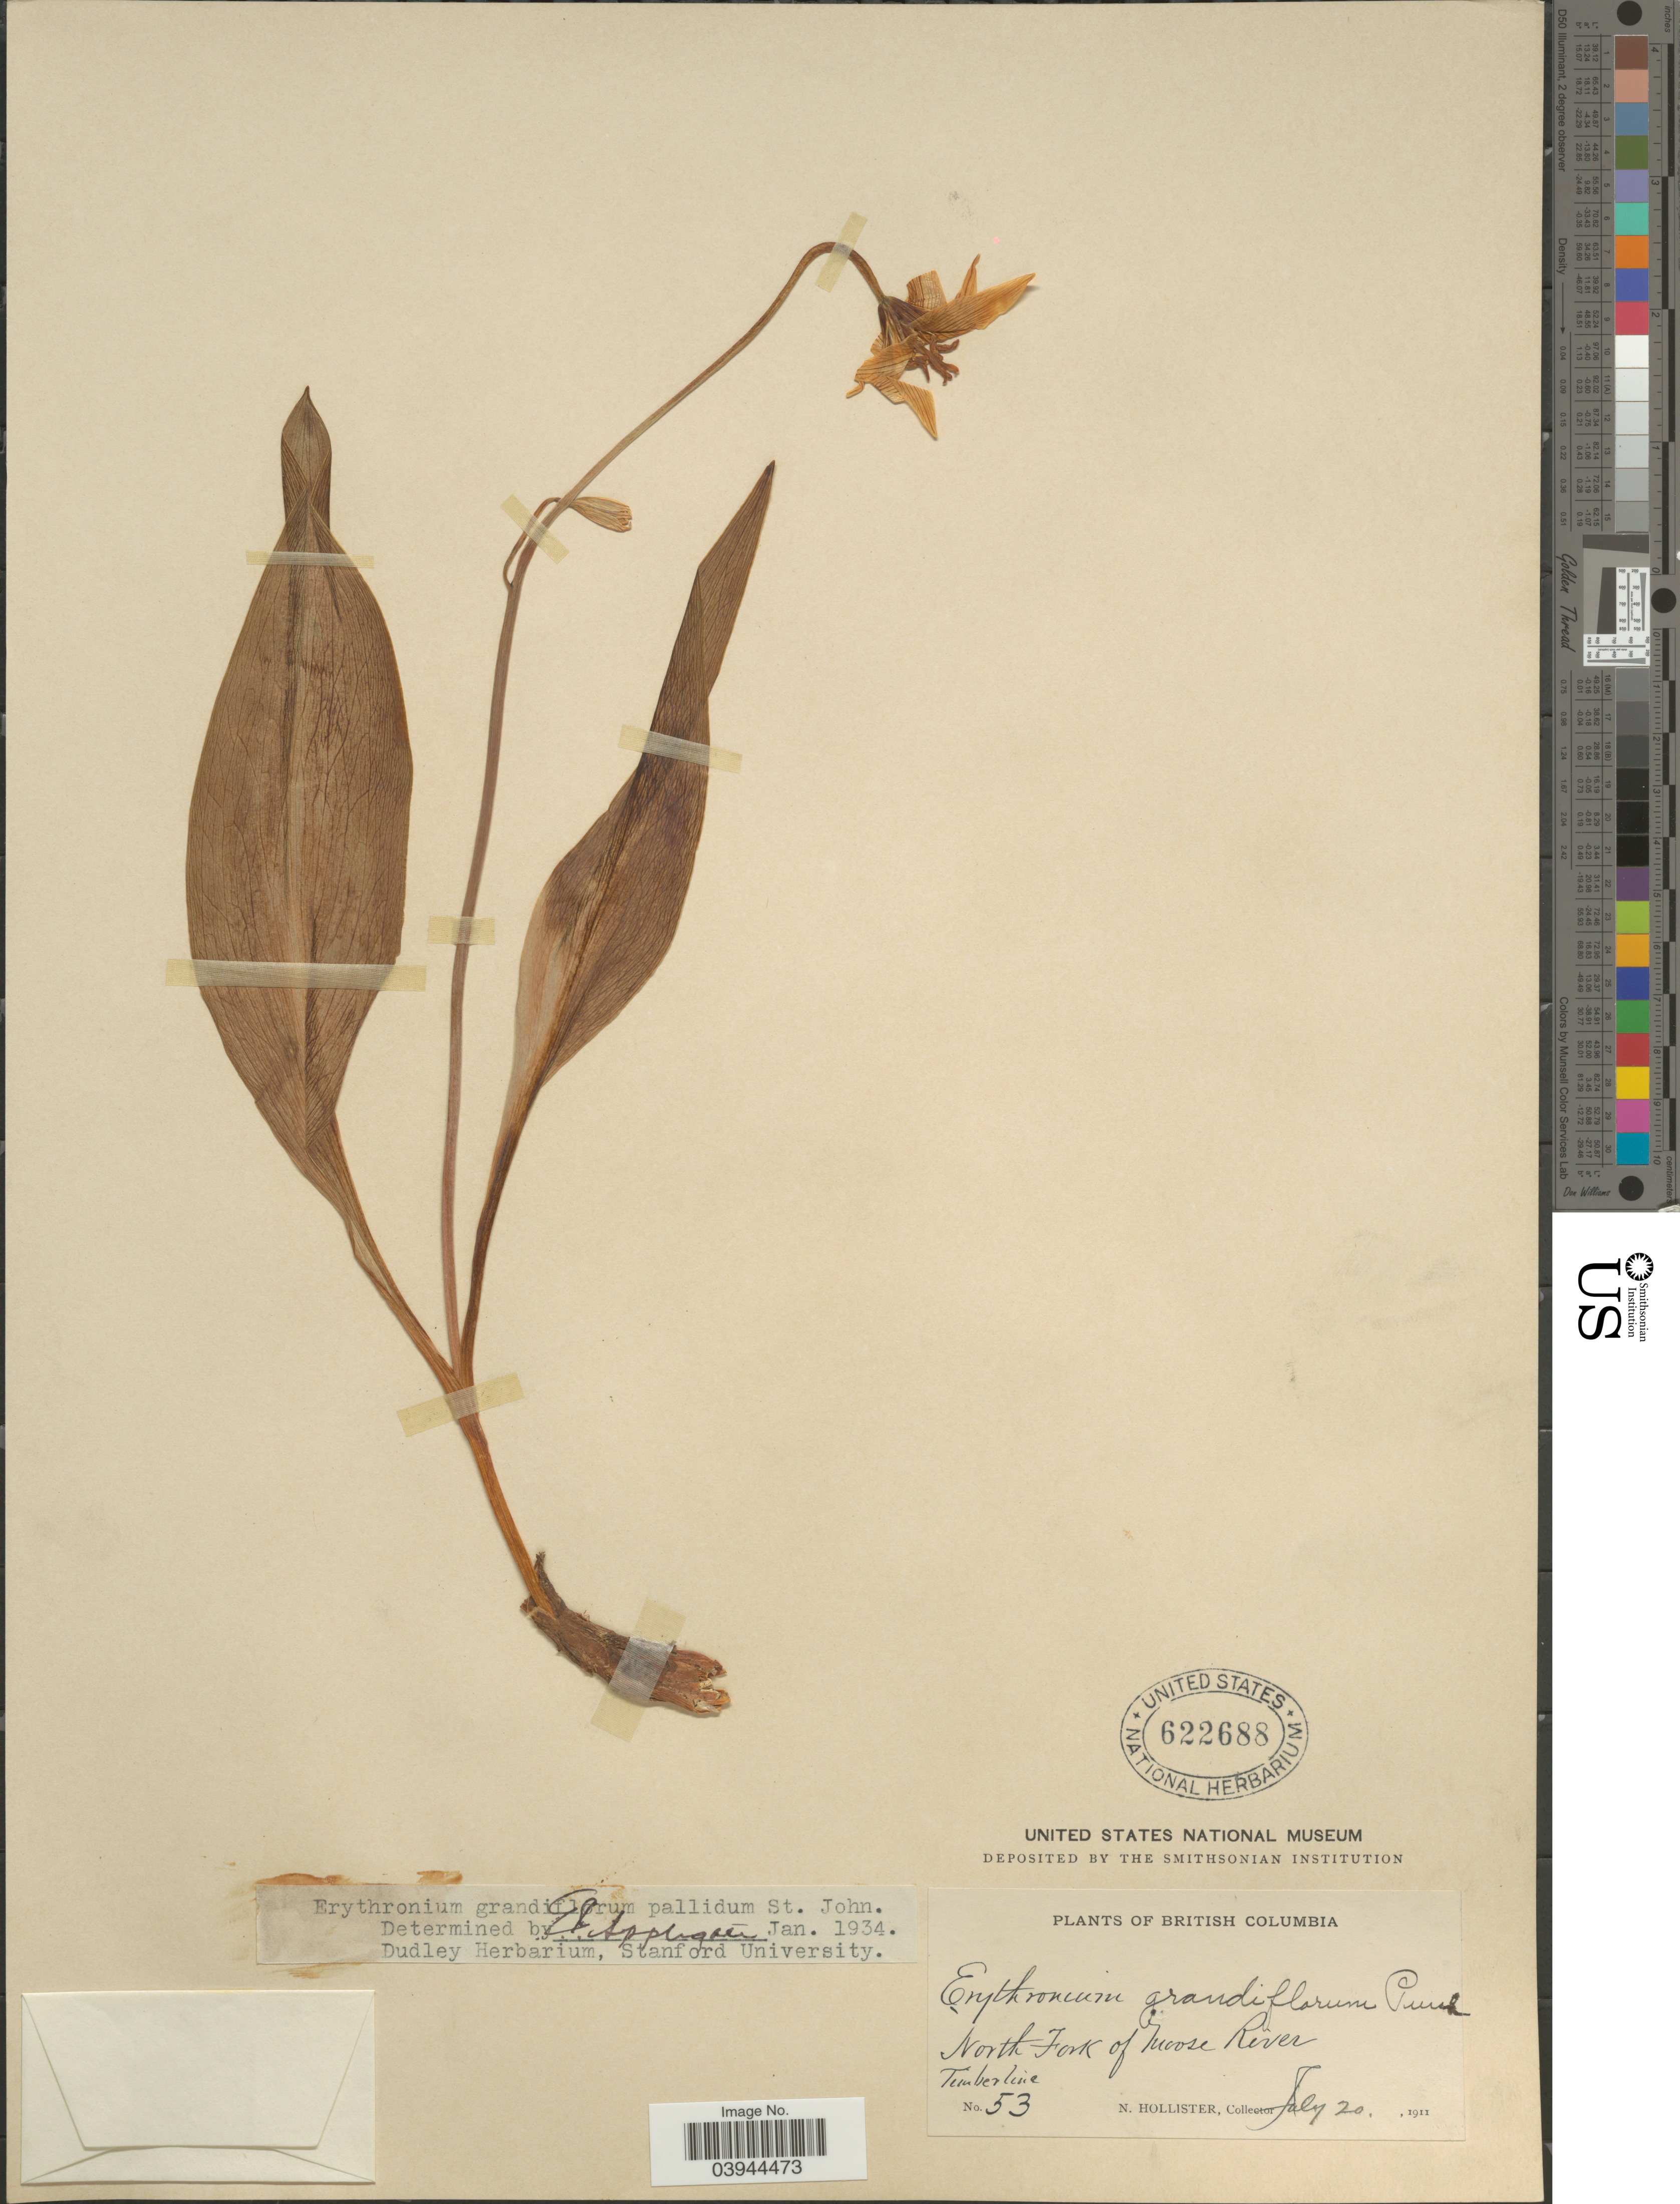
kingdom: Plantae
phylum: Tracheophyta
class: Liliopsida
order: Liliales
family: Liliaceae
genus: Erythronium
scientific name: Erythronium grandiflorum var. pallidum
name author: H. St. John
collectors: N. Hollister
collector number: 53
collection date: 1911-07-20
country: Canada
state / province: British Columbia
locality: North Fork of Moose River.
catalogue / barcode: US 622688